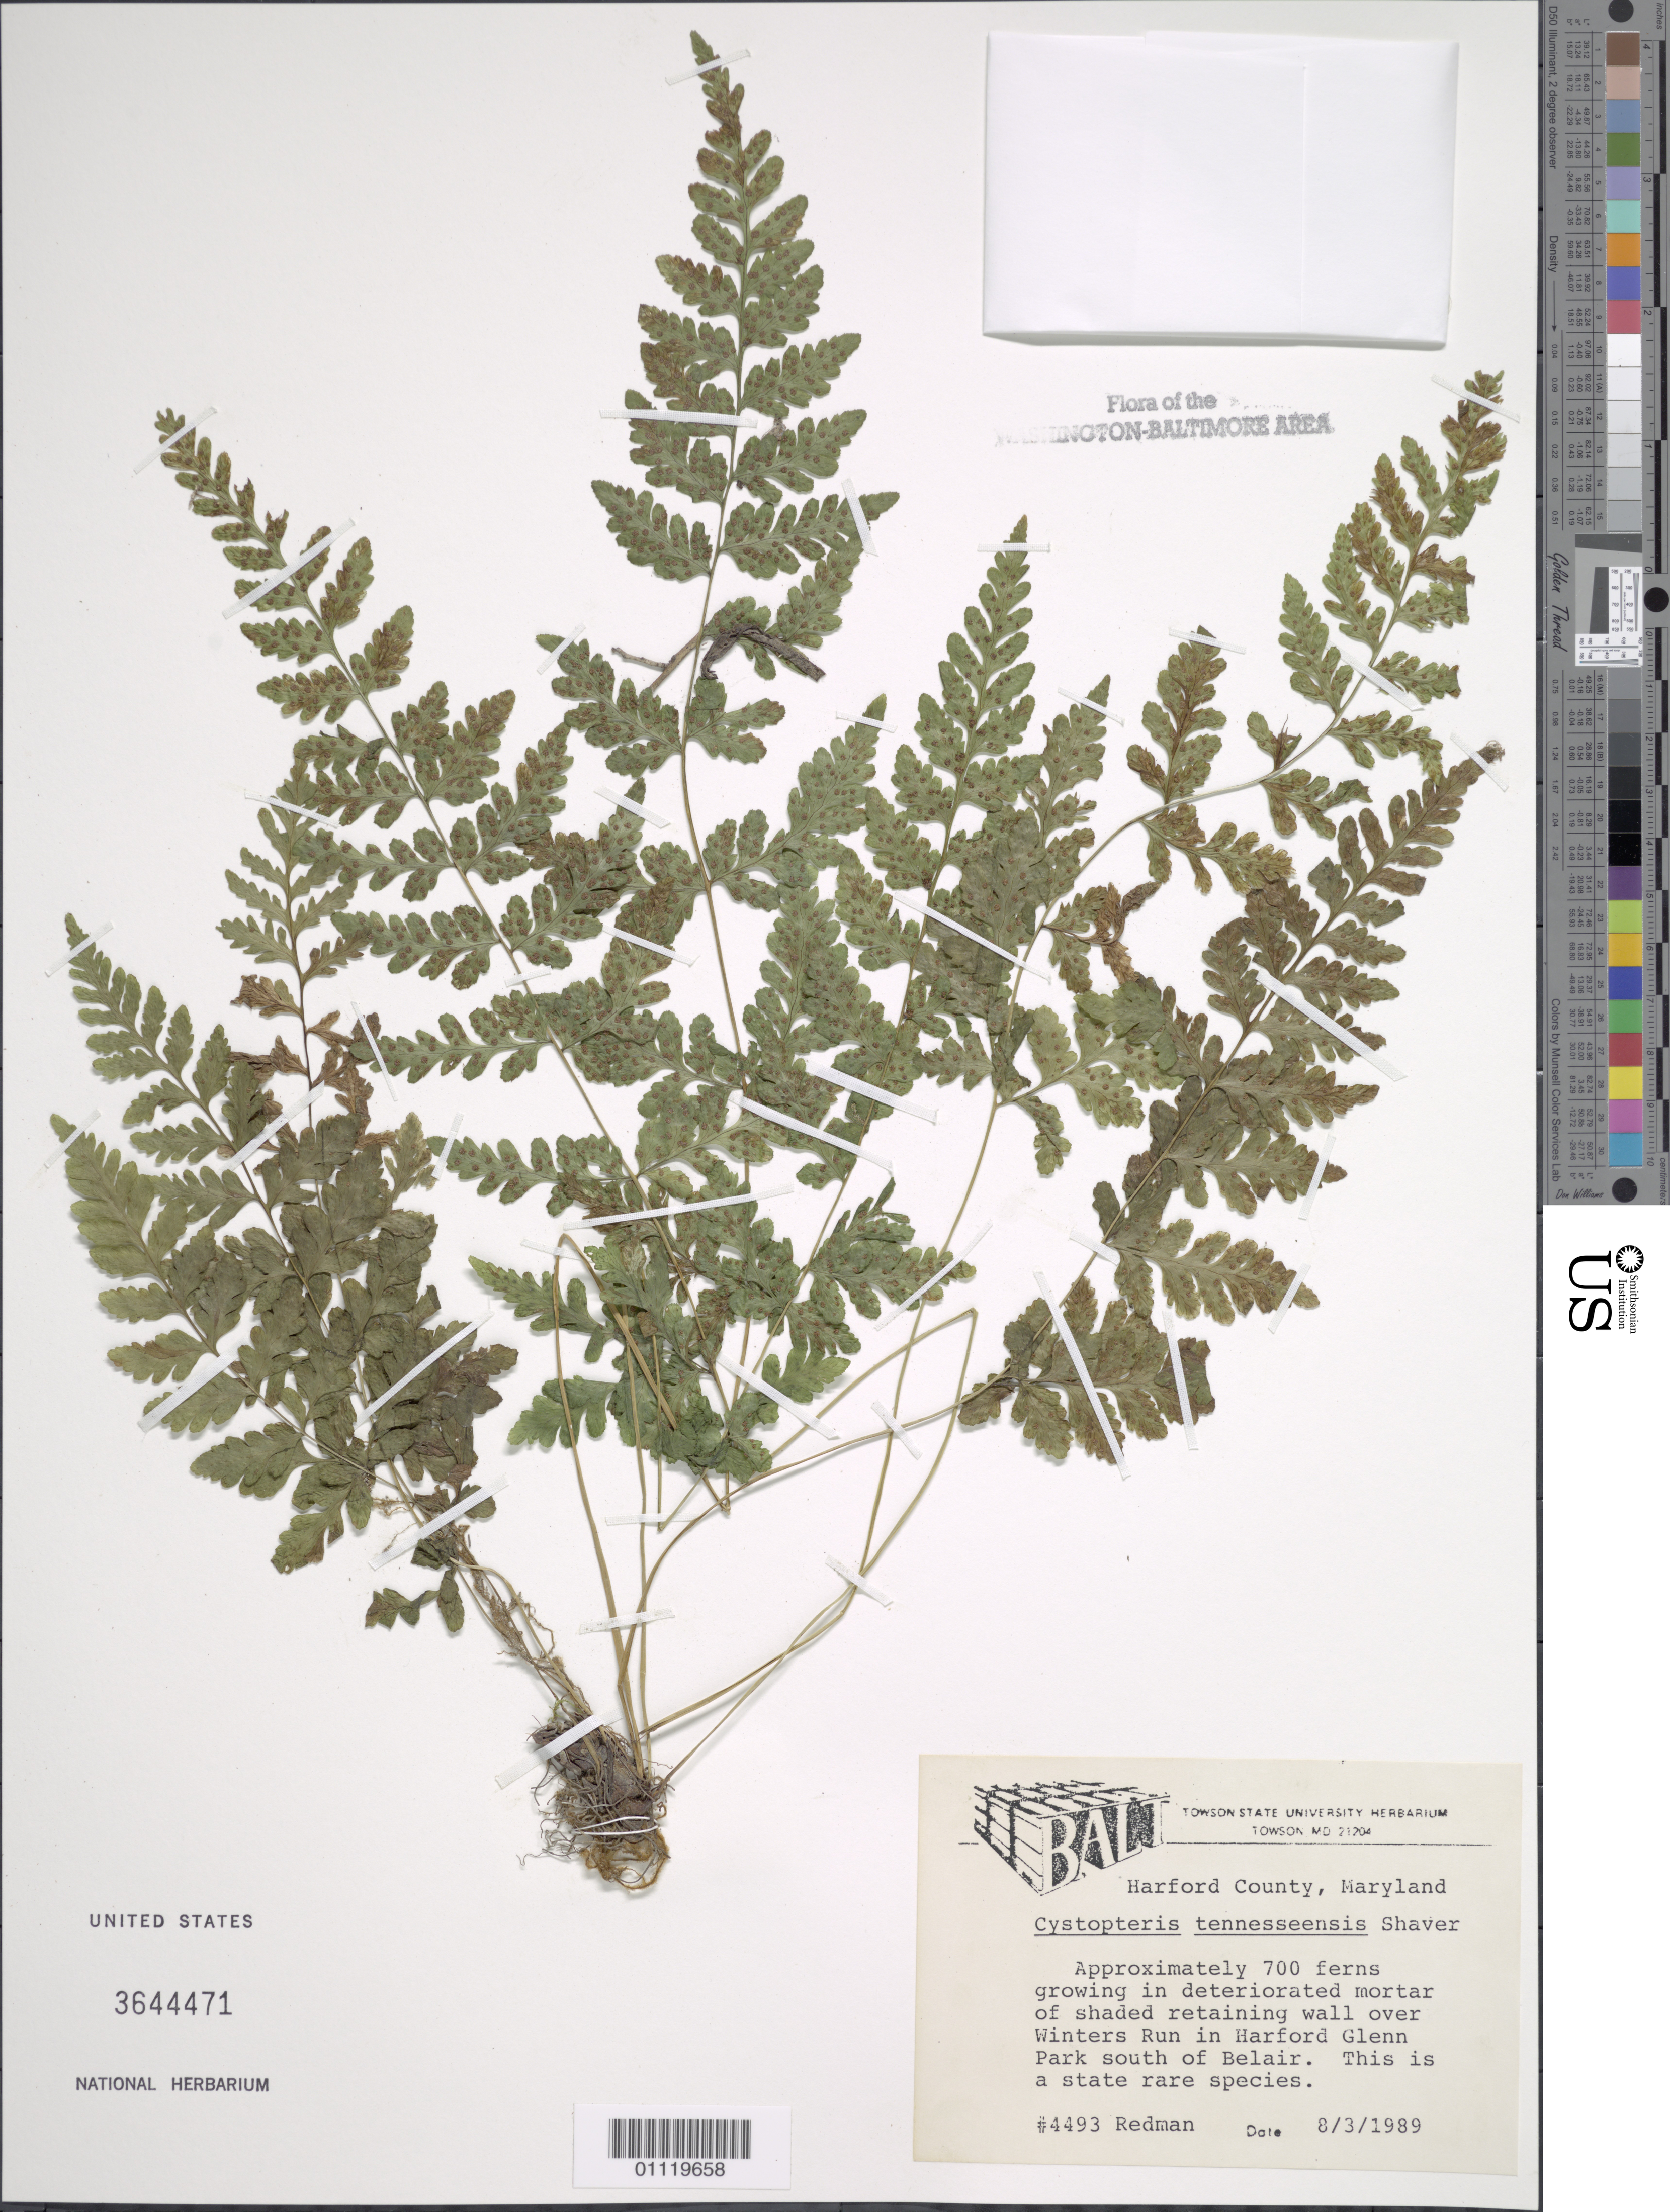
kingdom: Plantae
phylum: Tracheophyta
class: Polypodiopsida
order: Polypodiales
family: Cystopteridaceae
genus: Cystopteris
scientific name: Cystopteris tennesseensis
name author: Shaver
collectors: Redman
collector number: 4493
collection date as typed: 03 Aug 1989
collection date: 1989-08-03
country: United States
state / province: Maryland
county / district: Harford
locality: Harford Glenn Park S of Belair, over Winters Run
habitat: Growing in mortar of shaded retaining wall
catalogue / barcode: US 3644471